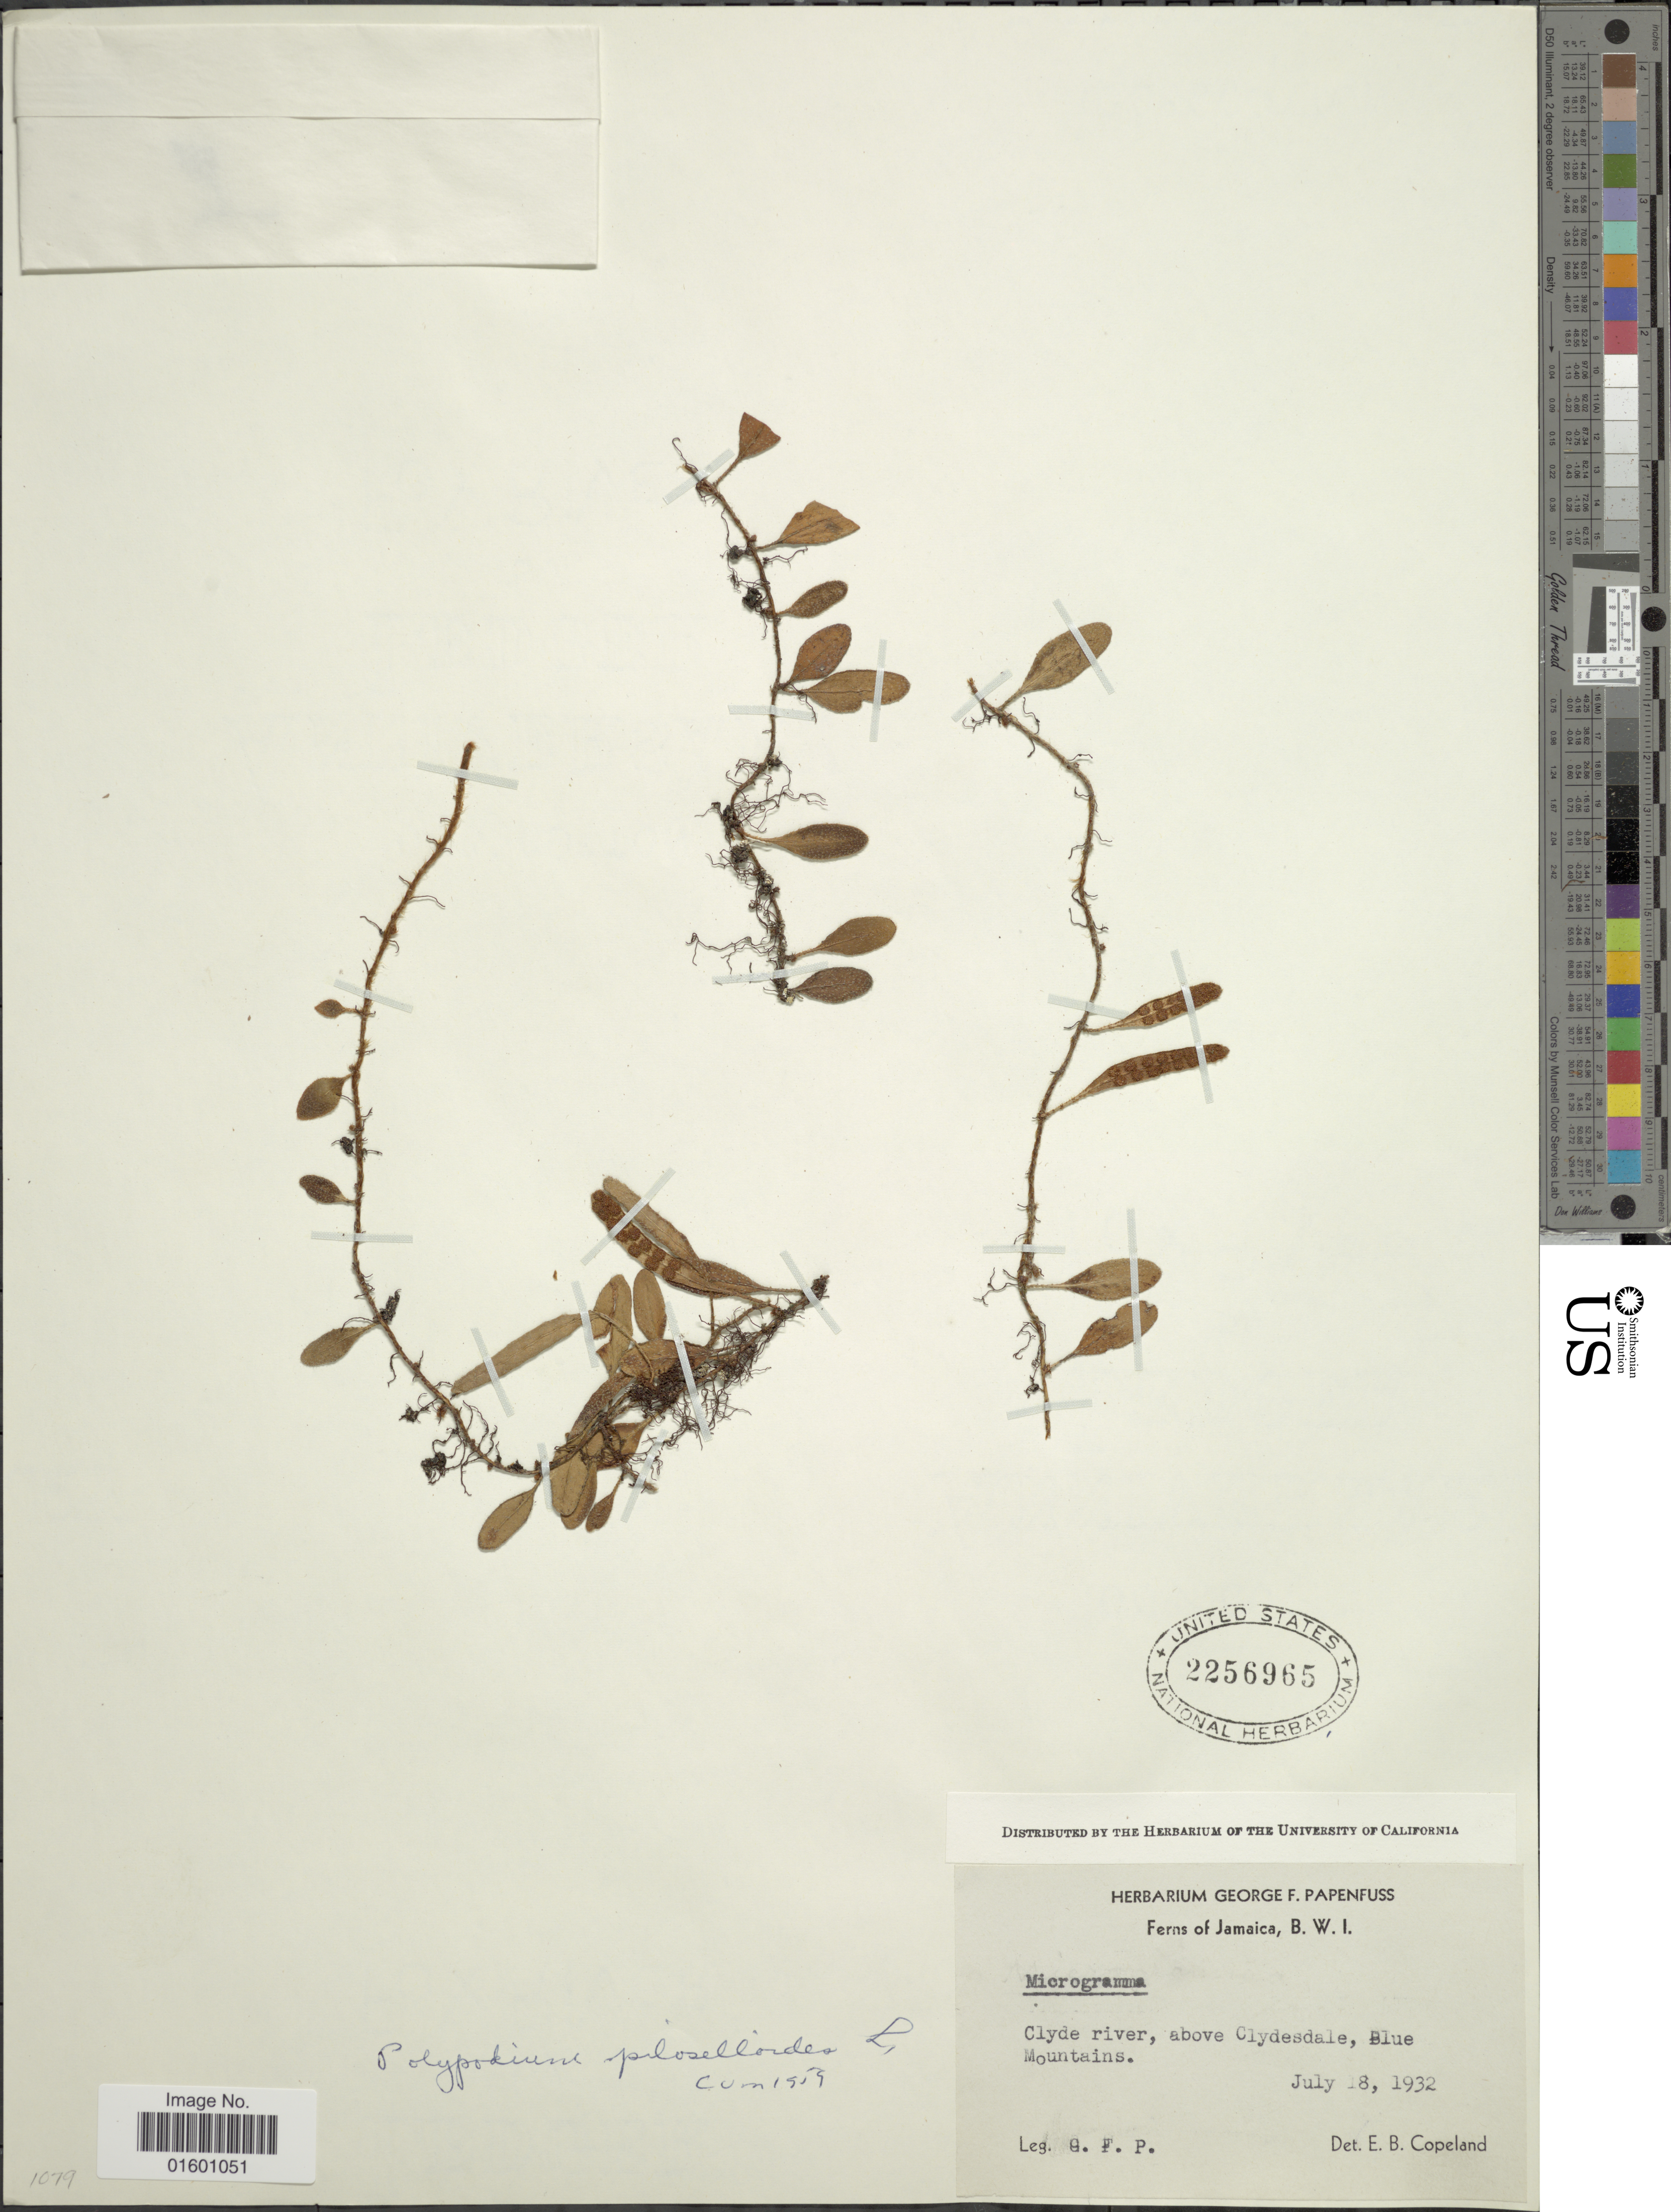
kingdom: Plantae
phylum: Tracheophyta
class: Polypodiopsida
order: Polypodiales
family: Polypodiaceae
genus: Microgramma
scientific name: Microgramma piloselloides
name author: (L.) Copel.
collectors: G. Papenfuss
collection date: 1932-07-18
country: Jamaica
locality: Clyde river, above Clydesdale, Blue Mountains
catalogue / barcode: US 2256965